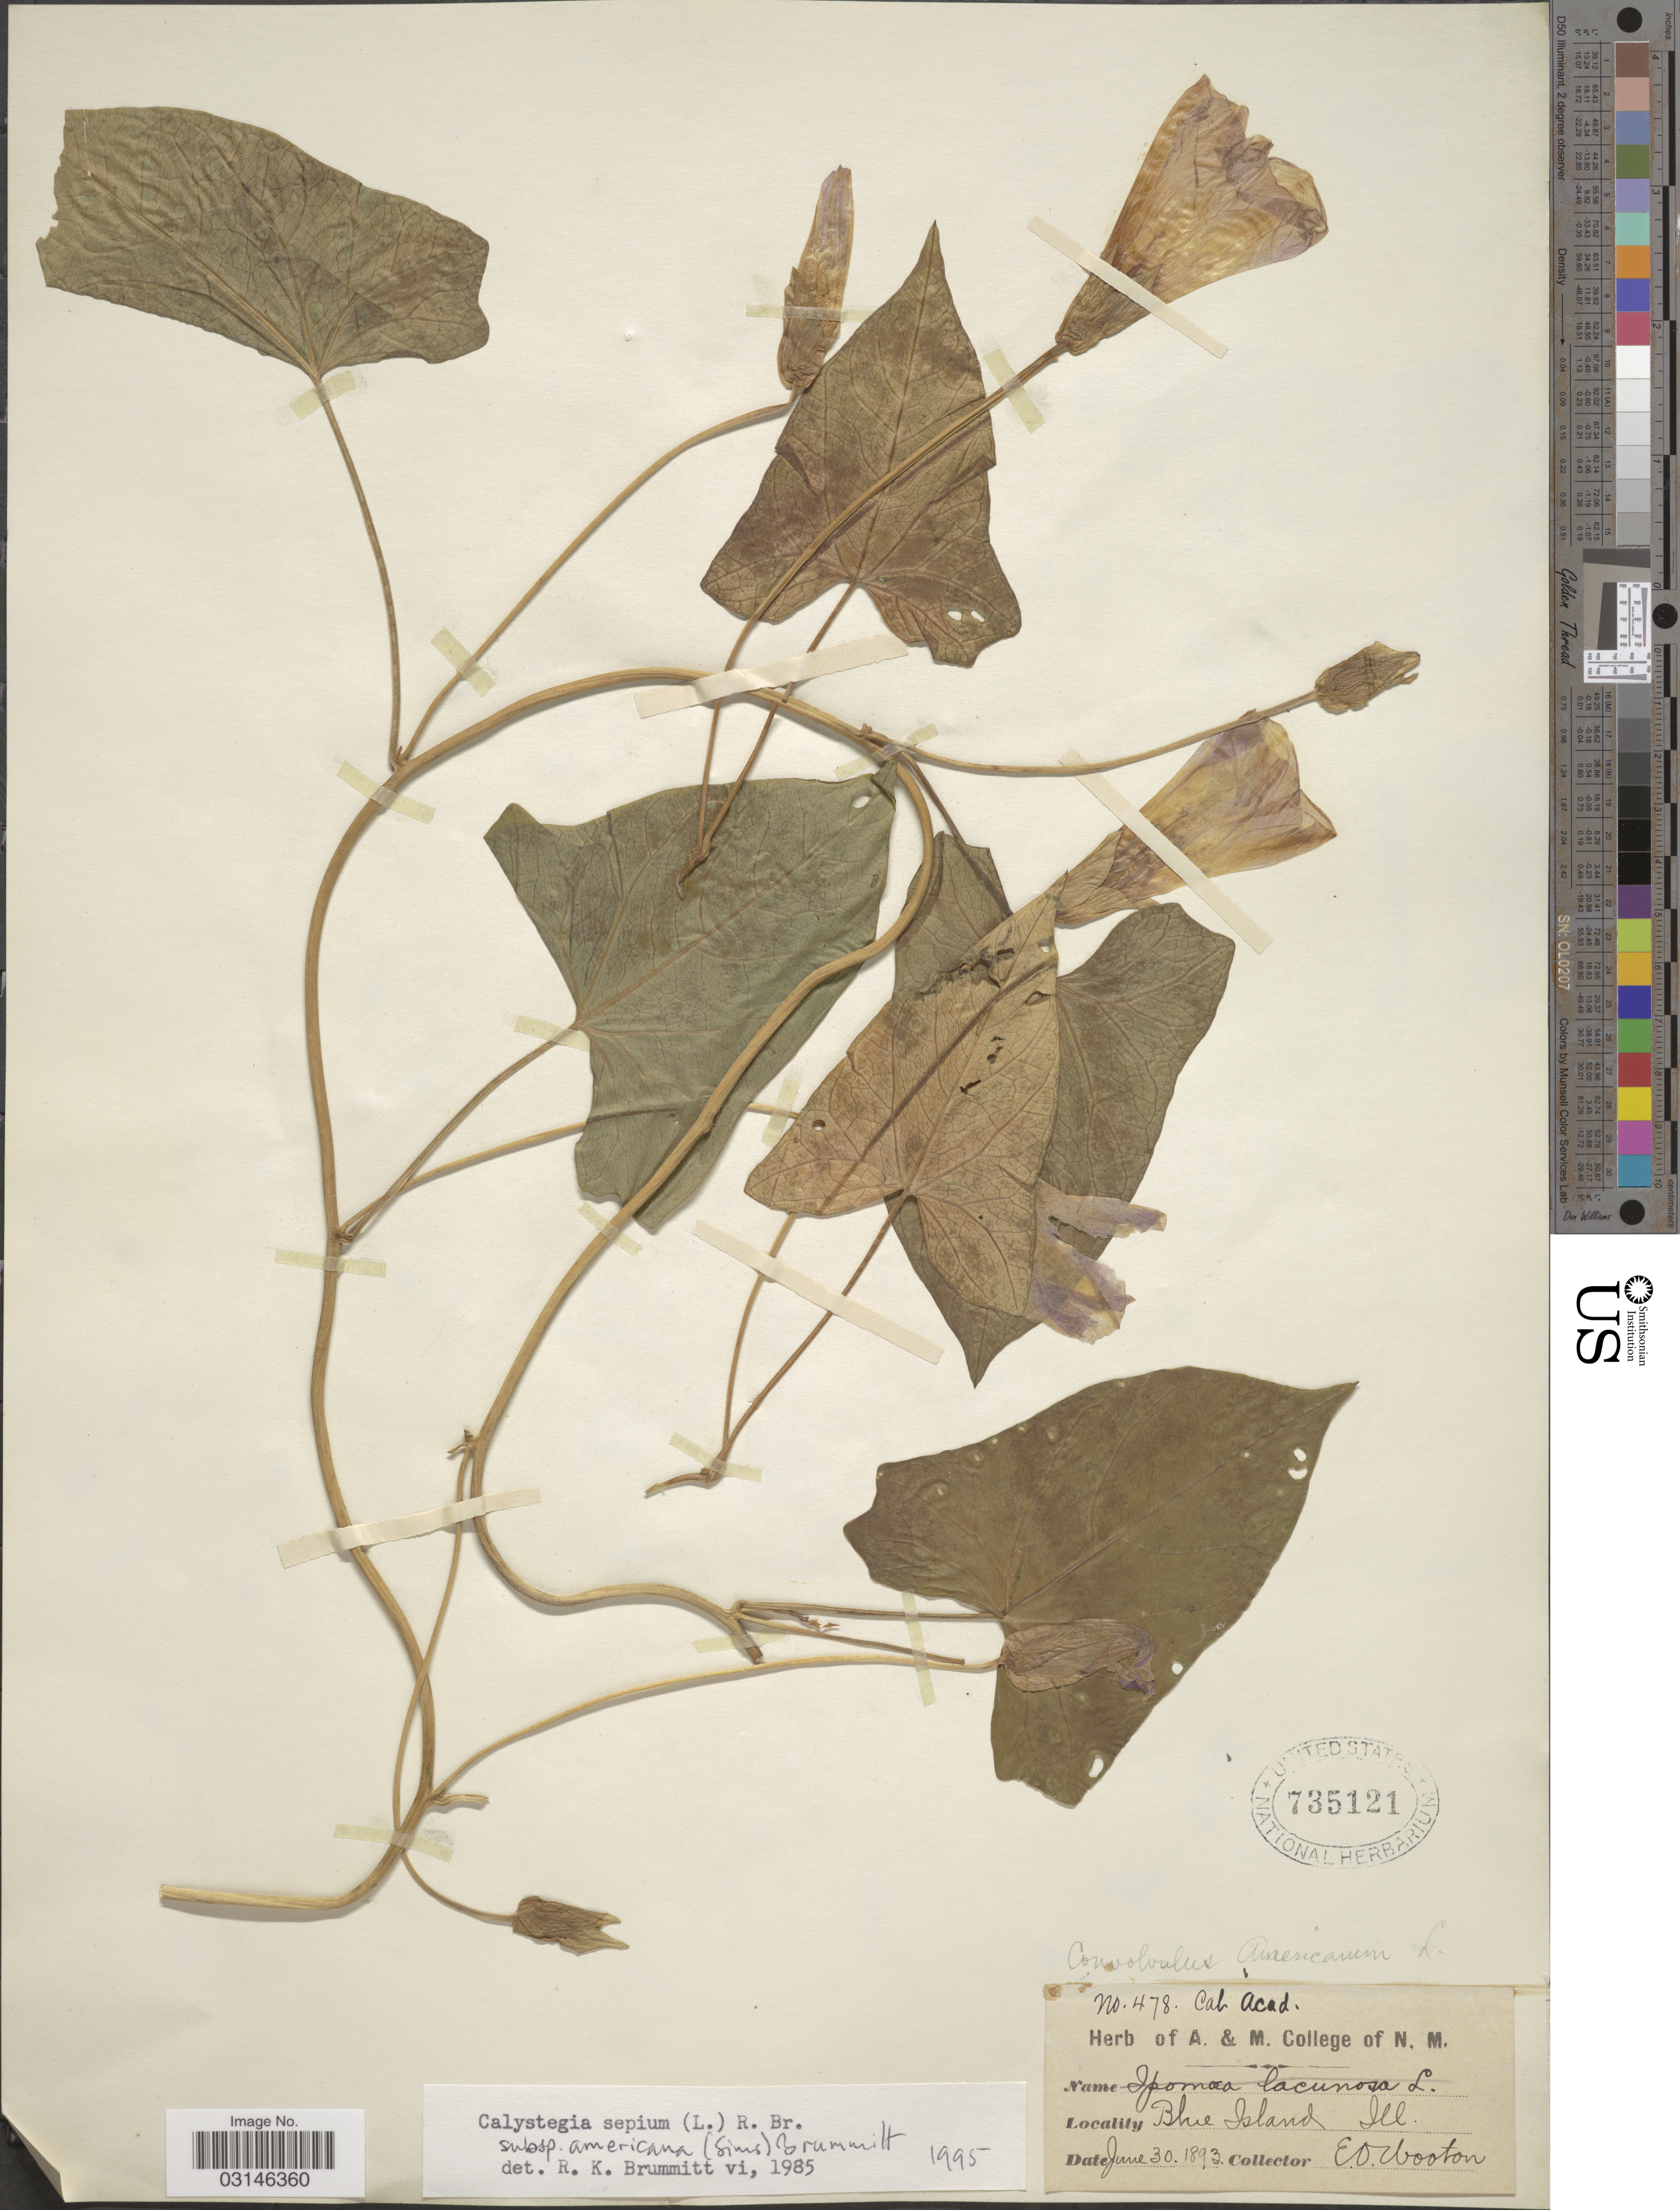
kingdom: Plantae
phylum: Tracheophyta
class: Magnoliopsida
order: Solanales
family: Convolvulaceae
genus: Calystegia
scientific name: Calystegia sepium subsp. americana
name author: (Sims) Brummitt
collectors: E. O. Wooton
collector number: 478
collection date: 1893-06-30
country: United States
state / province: Illinois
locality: Blue Island, Ill.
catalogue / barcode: US 735121